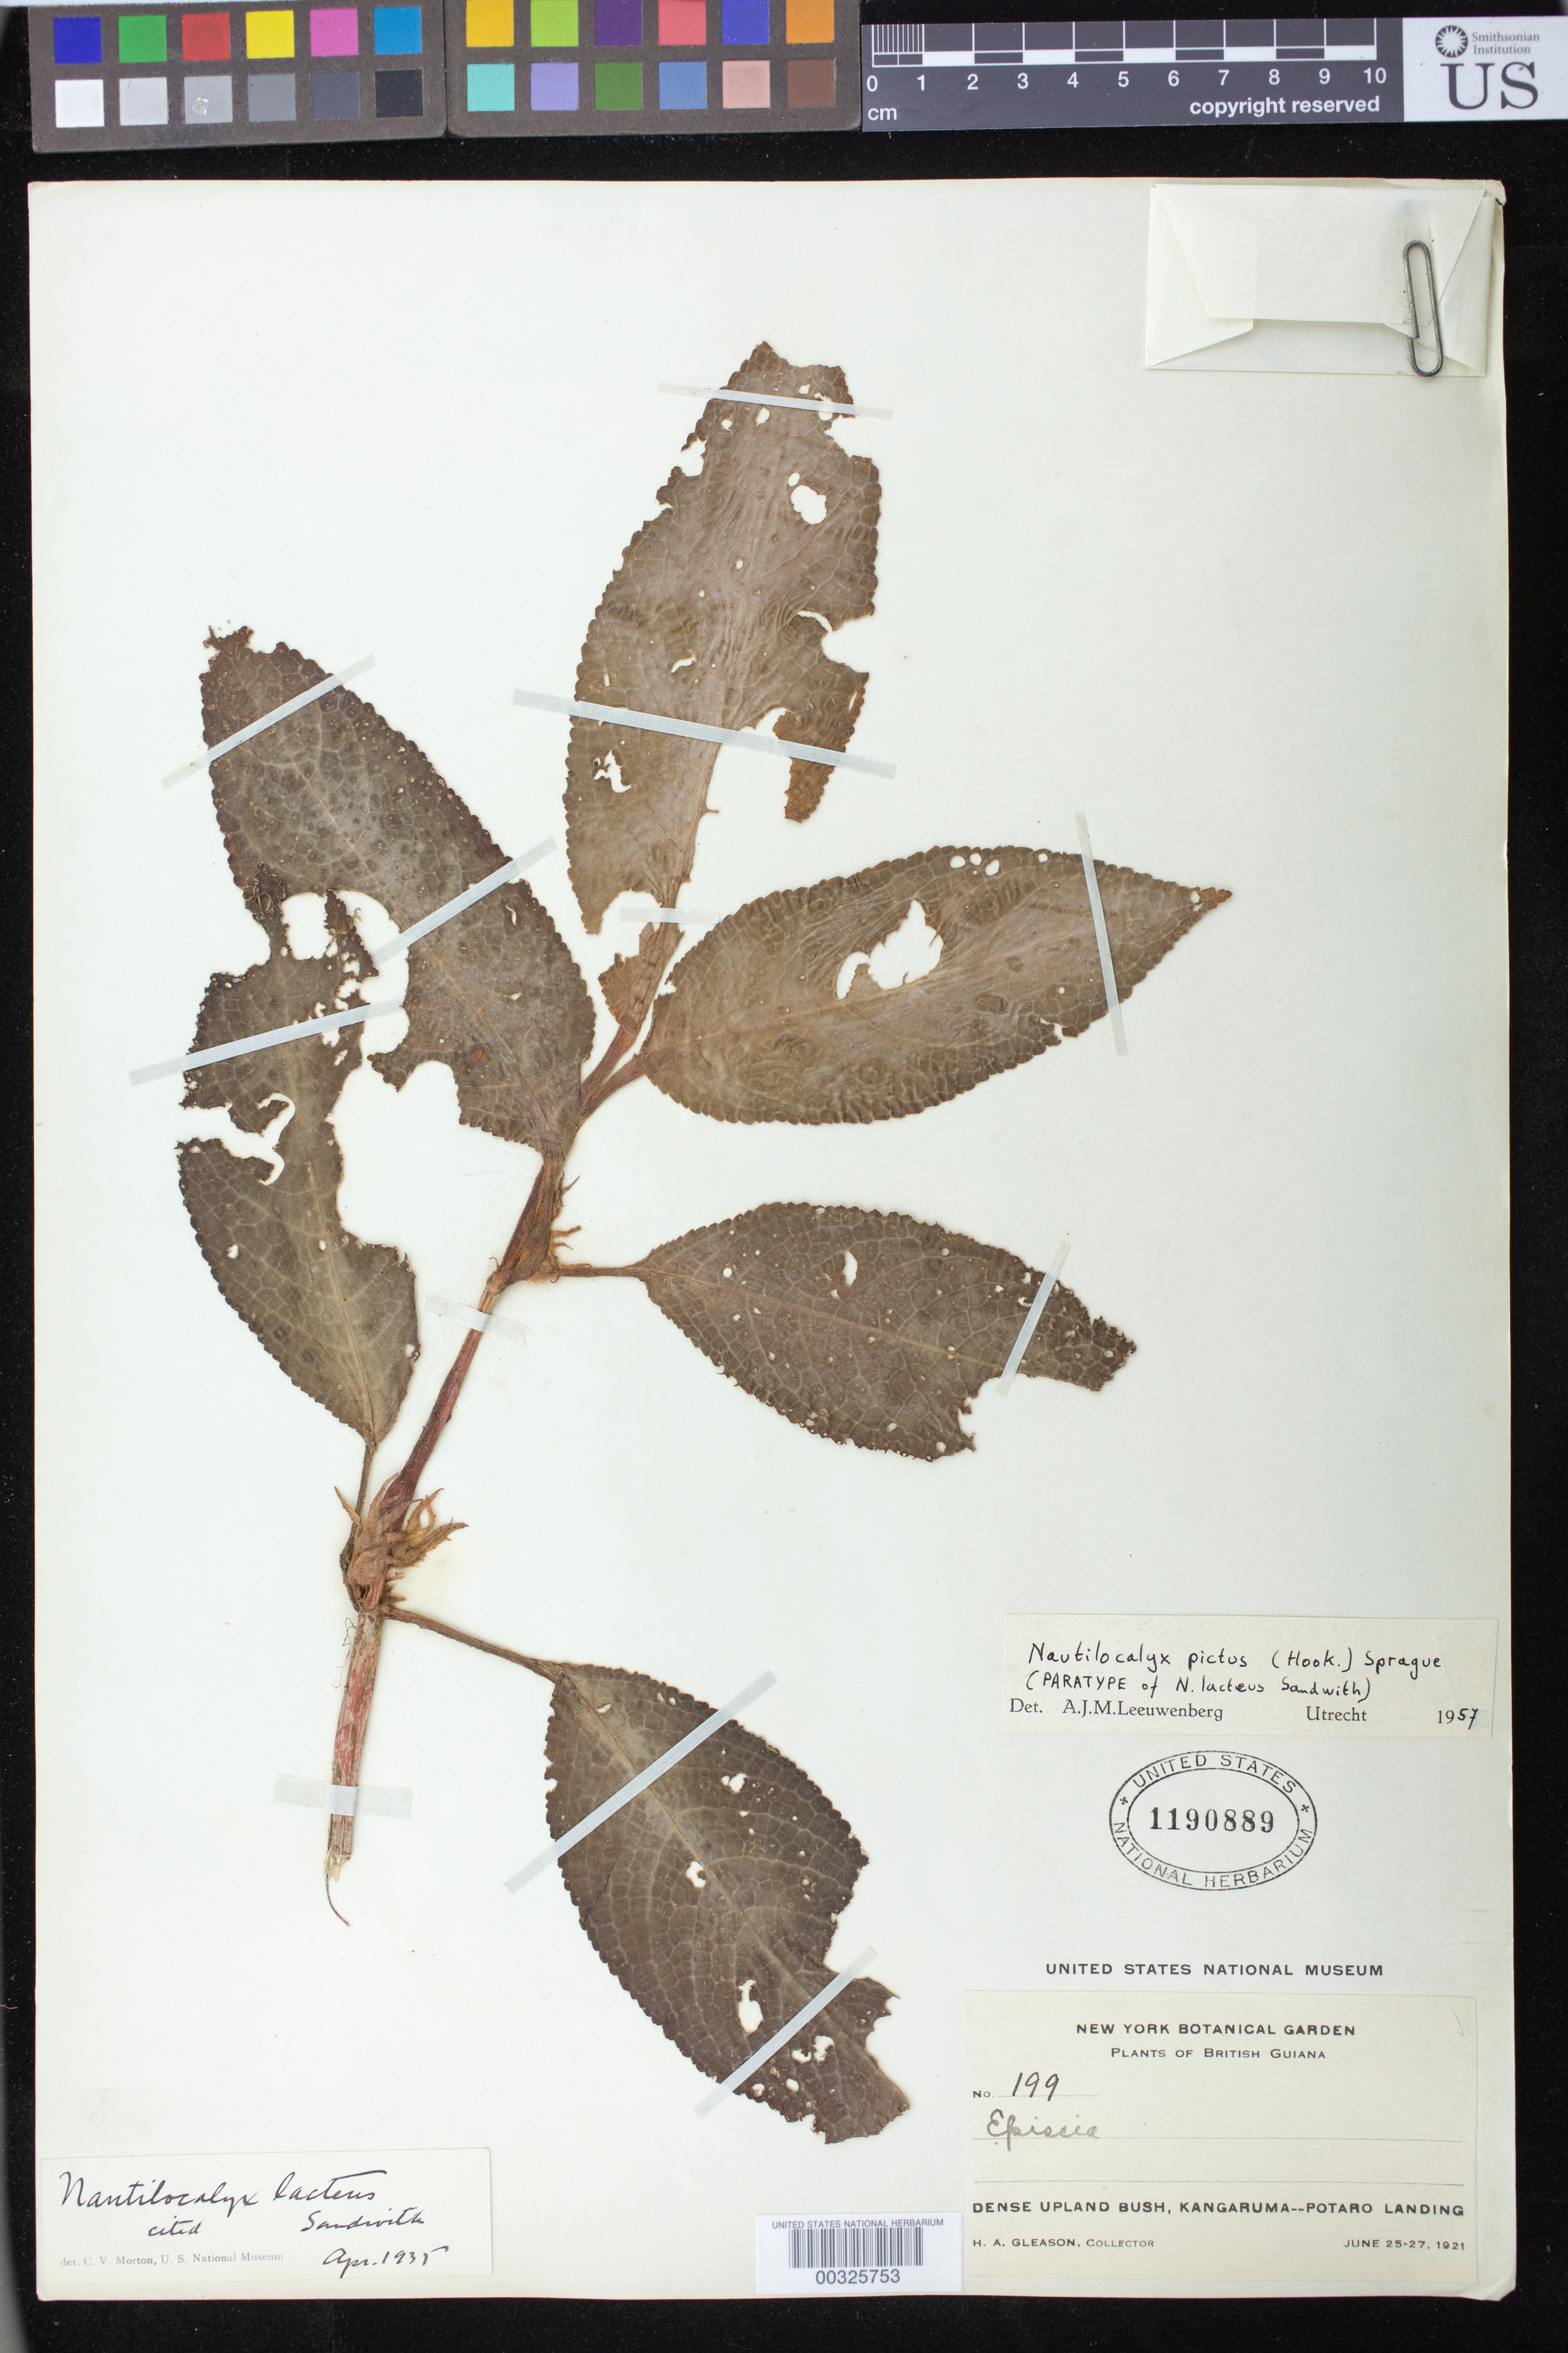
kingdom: Plantae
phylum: Tracheophyta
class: Magnoliopsida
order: Lamiales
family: Gesneriaceae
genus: Nautilocalyx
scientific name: Nautilocalyx pictus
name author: (Hook.) Sprague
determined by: Skog, Laurence E.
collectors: H. A. Gleason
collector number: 199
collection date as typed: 25-27 Jun 1921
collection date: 1921-06-25/1921-06-27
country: Guyana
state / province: Potaro-Siparuni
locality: Kangaruma--Potaro Landing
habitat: Dense upland bush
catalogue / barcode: US 1190889